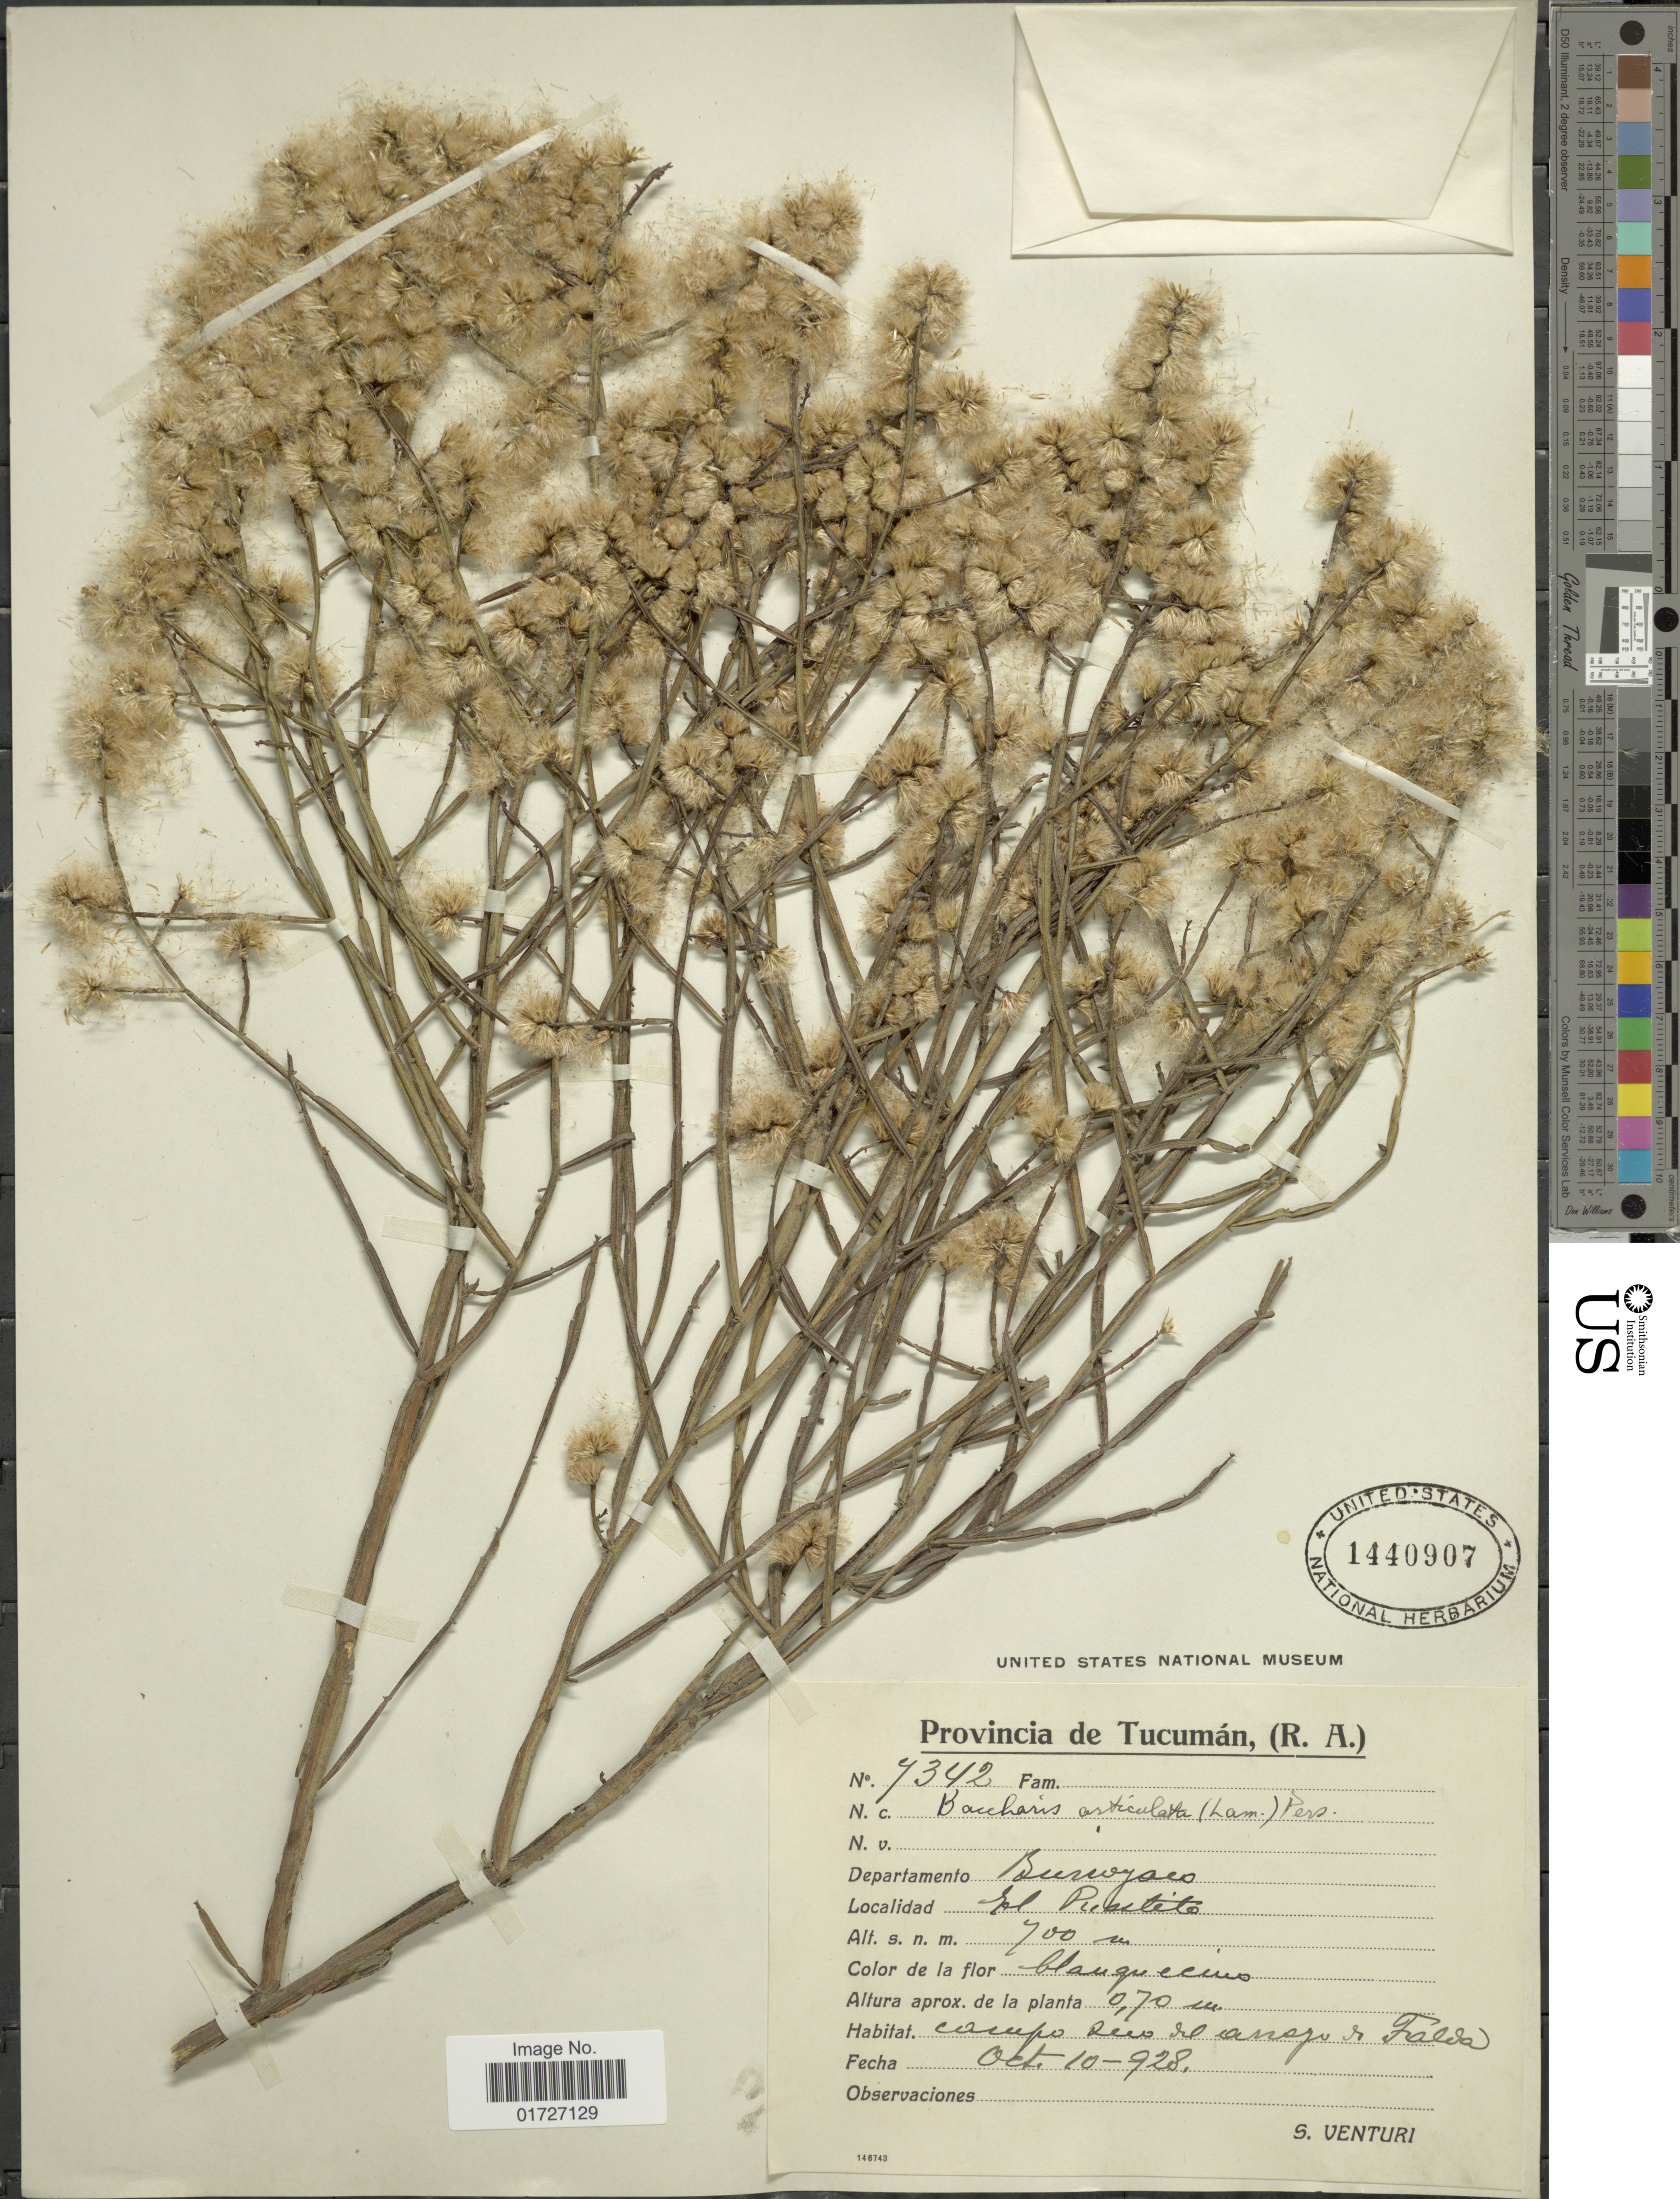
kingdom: Plantae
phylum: Tracheophyta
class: Magnoliopsida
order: Asterales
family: Asteraceae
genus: Baccharis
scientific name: Baccharis articulata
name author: (Lam.) Pers.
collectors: S. Venturi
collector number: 4342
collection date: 1928-10-10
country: Argentina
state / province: Tucuman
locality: Departamento Bunojaco, El Pusatito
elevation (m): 700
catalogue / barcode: US 1440907